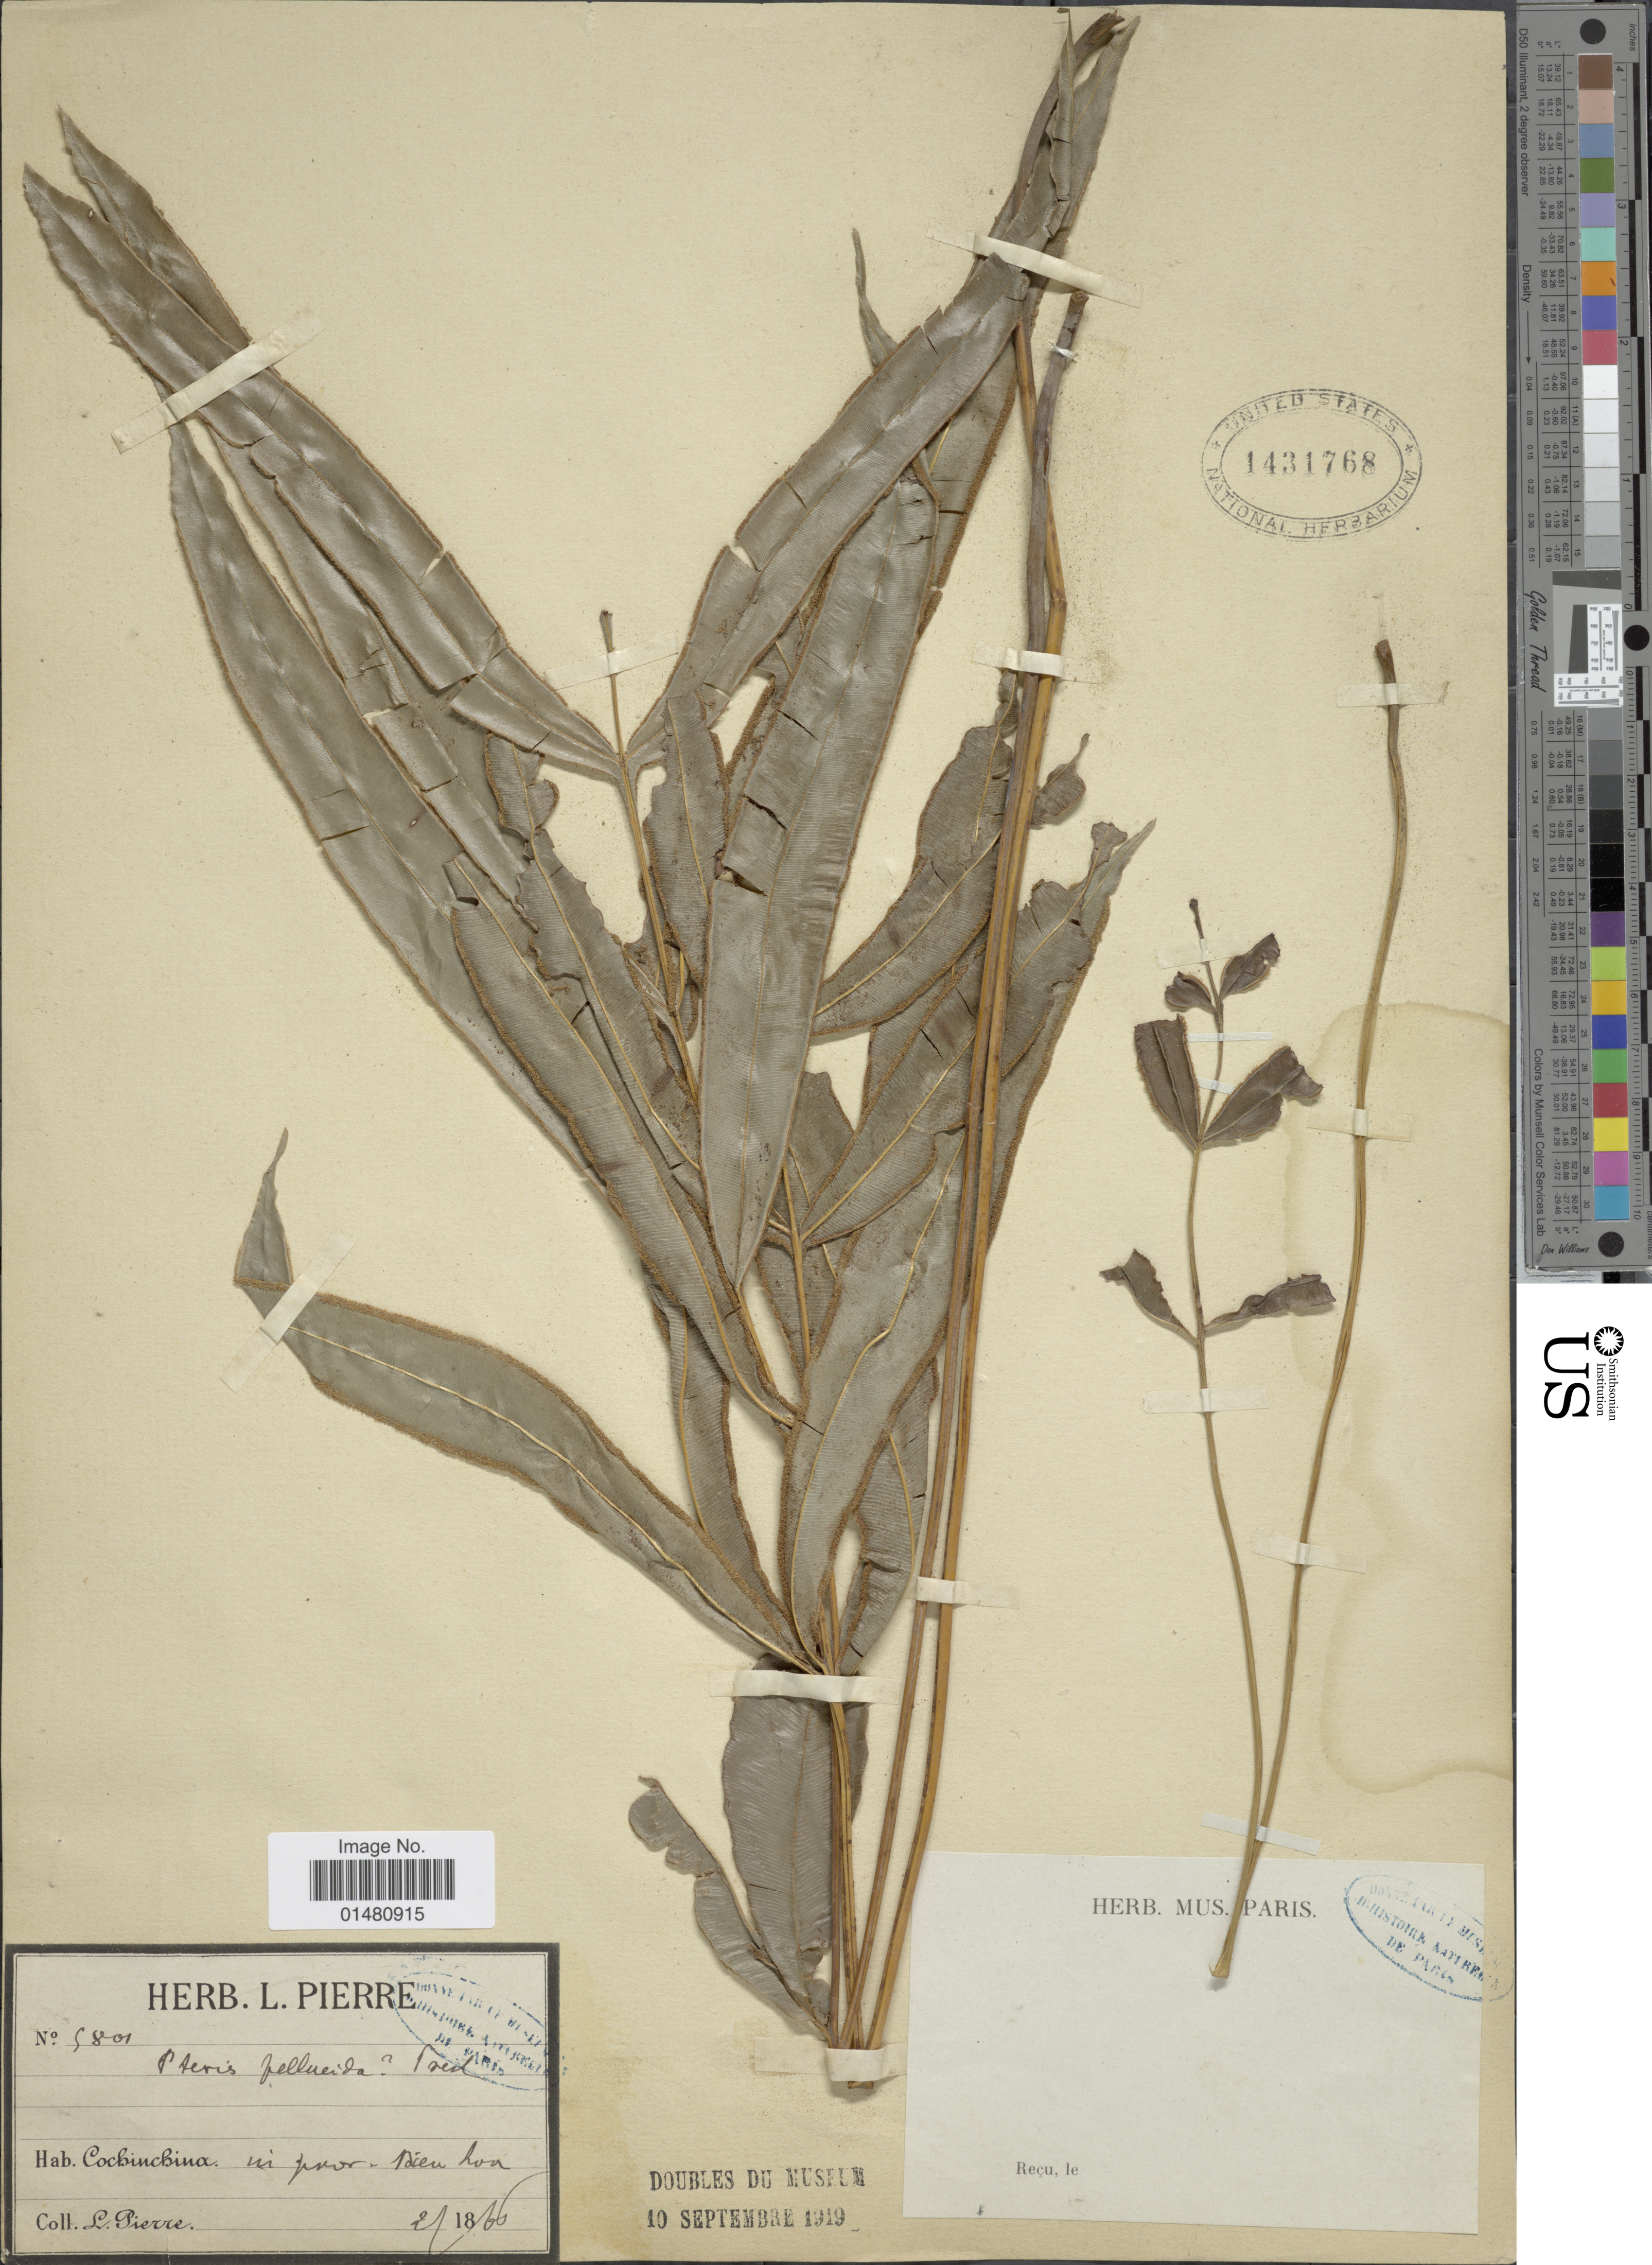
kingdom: Plantae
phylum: Tracheophyta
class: Polypodiopsida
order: Polypodiales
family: Pteridaceae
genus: Pteris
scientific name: Pteris pellucida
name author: C. Presl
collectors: L. Pierre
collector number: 9801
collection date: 1866-02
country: Vietnam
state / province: Dong Nai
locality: Cochina in prov. Bien Hoa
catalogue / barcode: US 1431768